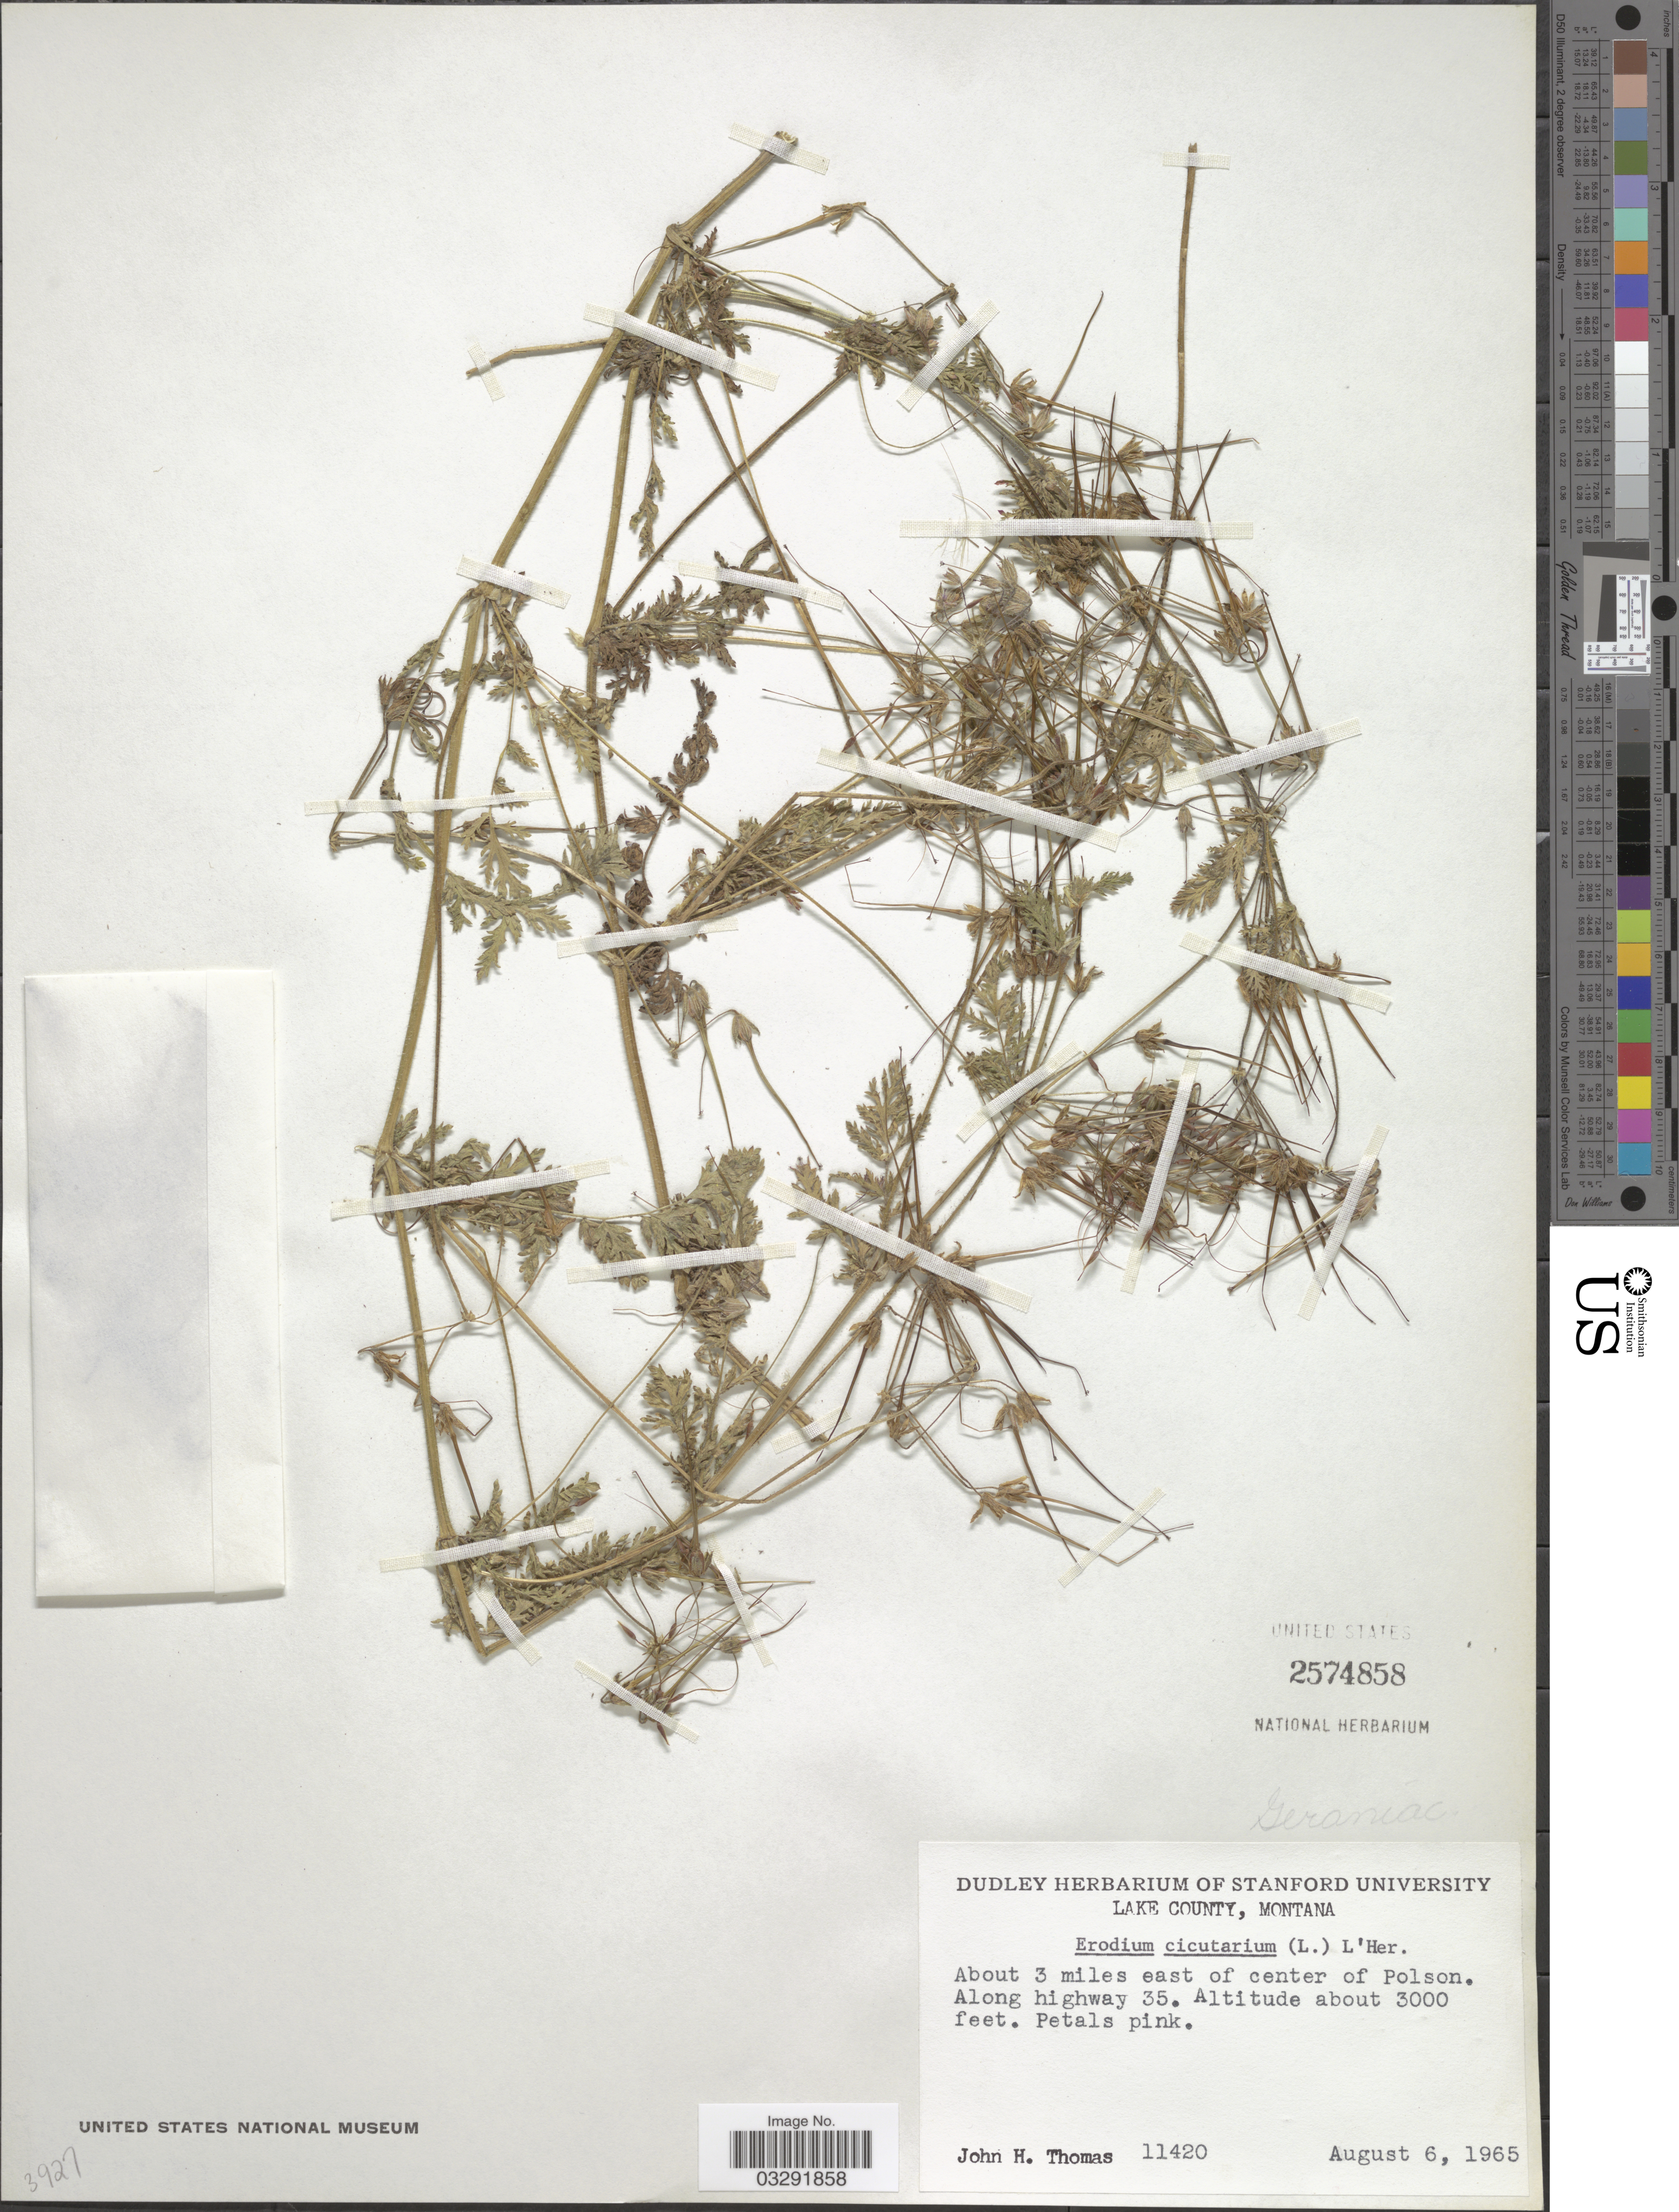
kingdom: Plantae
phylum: Tracheophyta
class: Magnoliopsida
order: Geraniales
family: Geraniaceae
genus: Erodium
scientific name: Erodium cicutarium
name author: (L.) L'Hér.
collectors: J. H. Thomas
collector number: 11420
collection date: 1965-08-06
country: United States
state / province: Montana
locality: Lake County. About 3 miles east of center of Polson. Along highway 35.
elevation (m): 914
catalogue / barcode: US 2574858